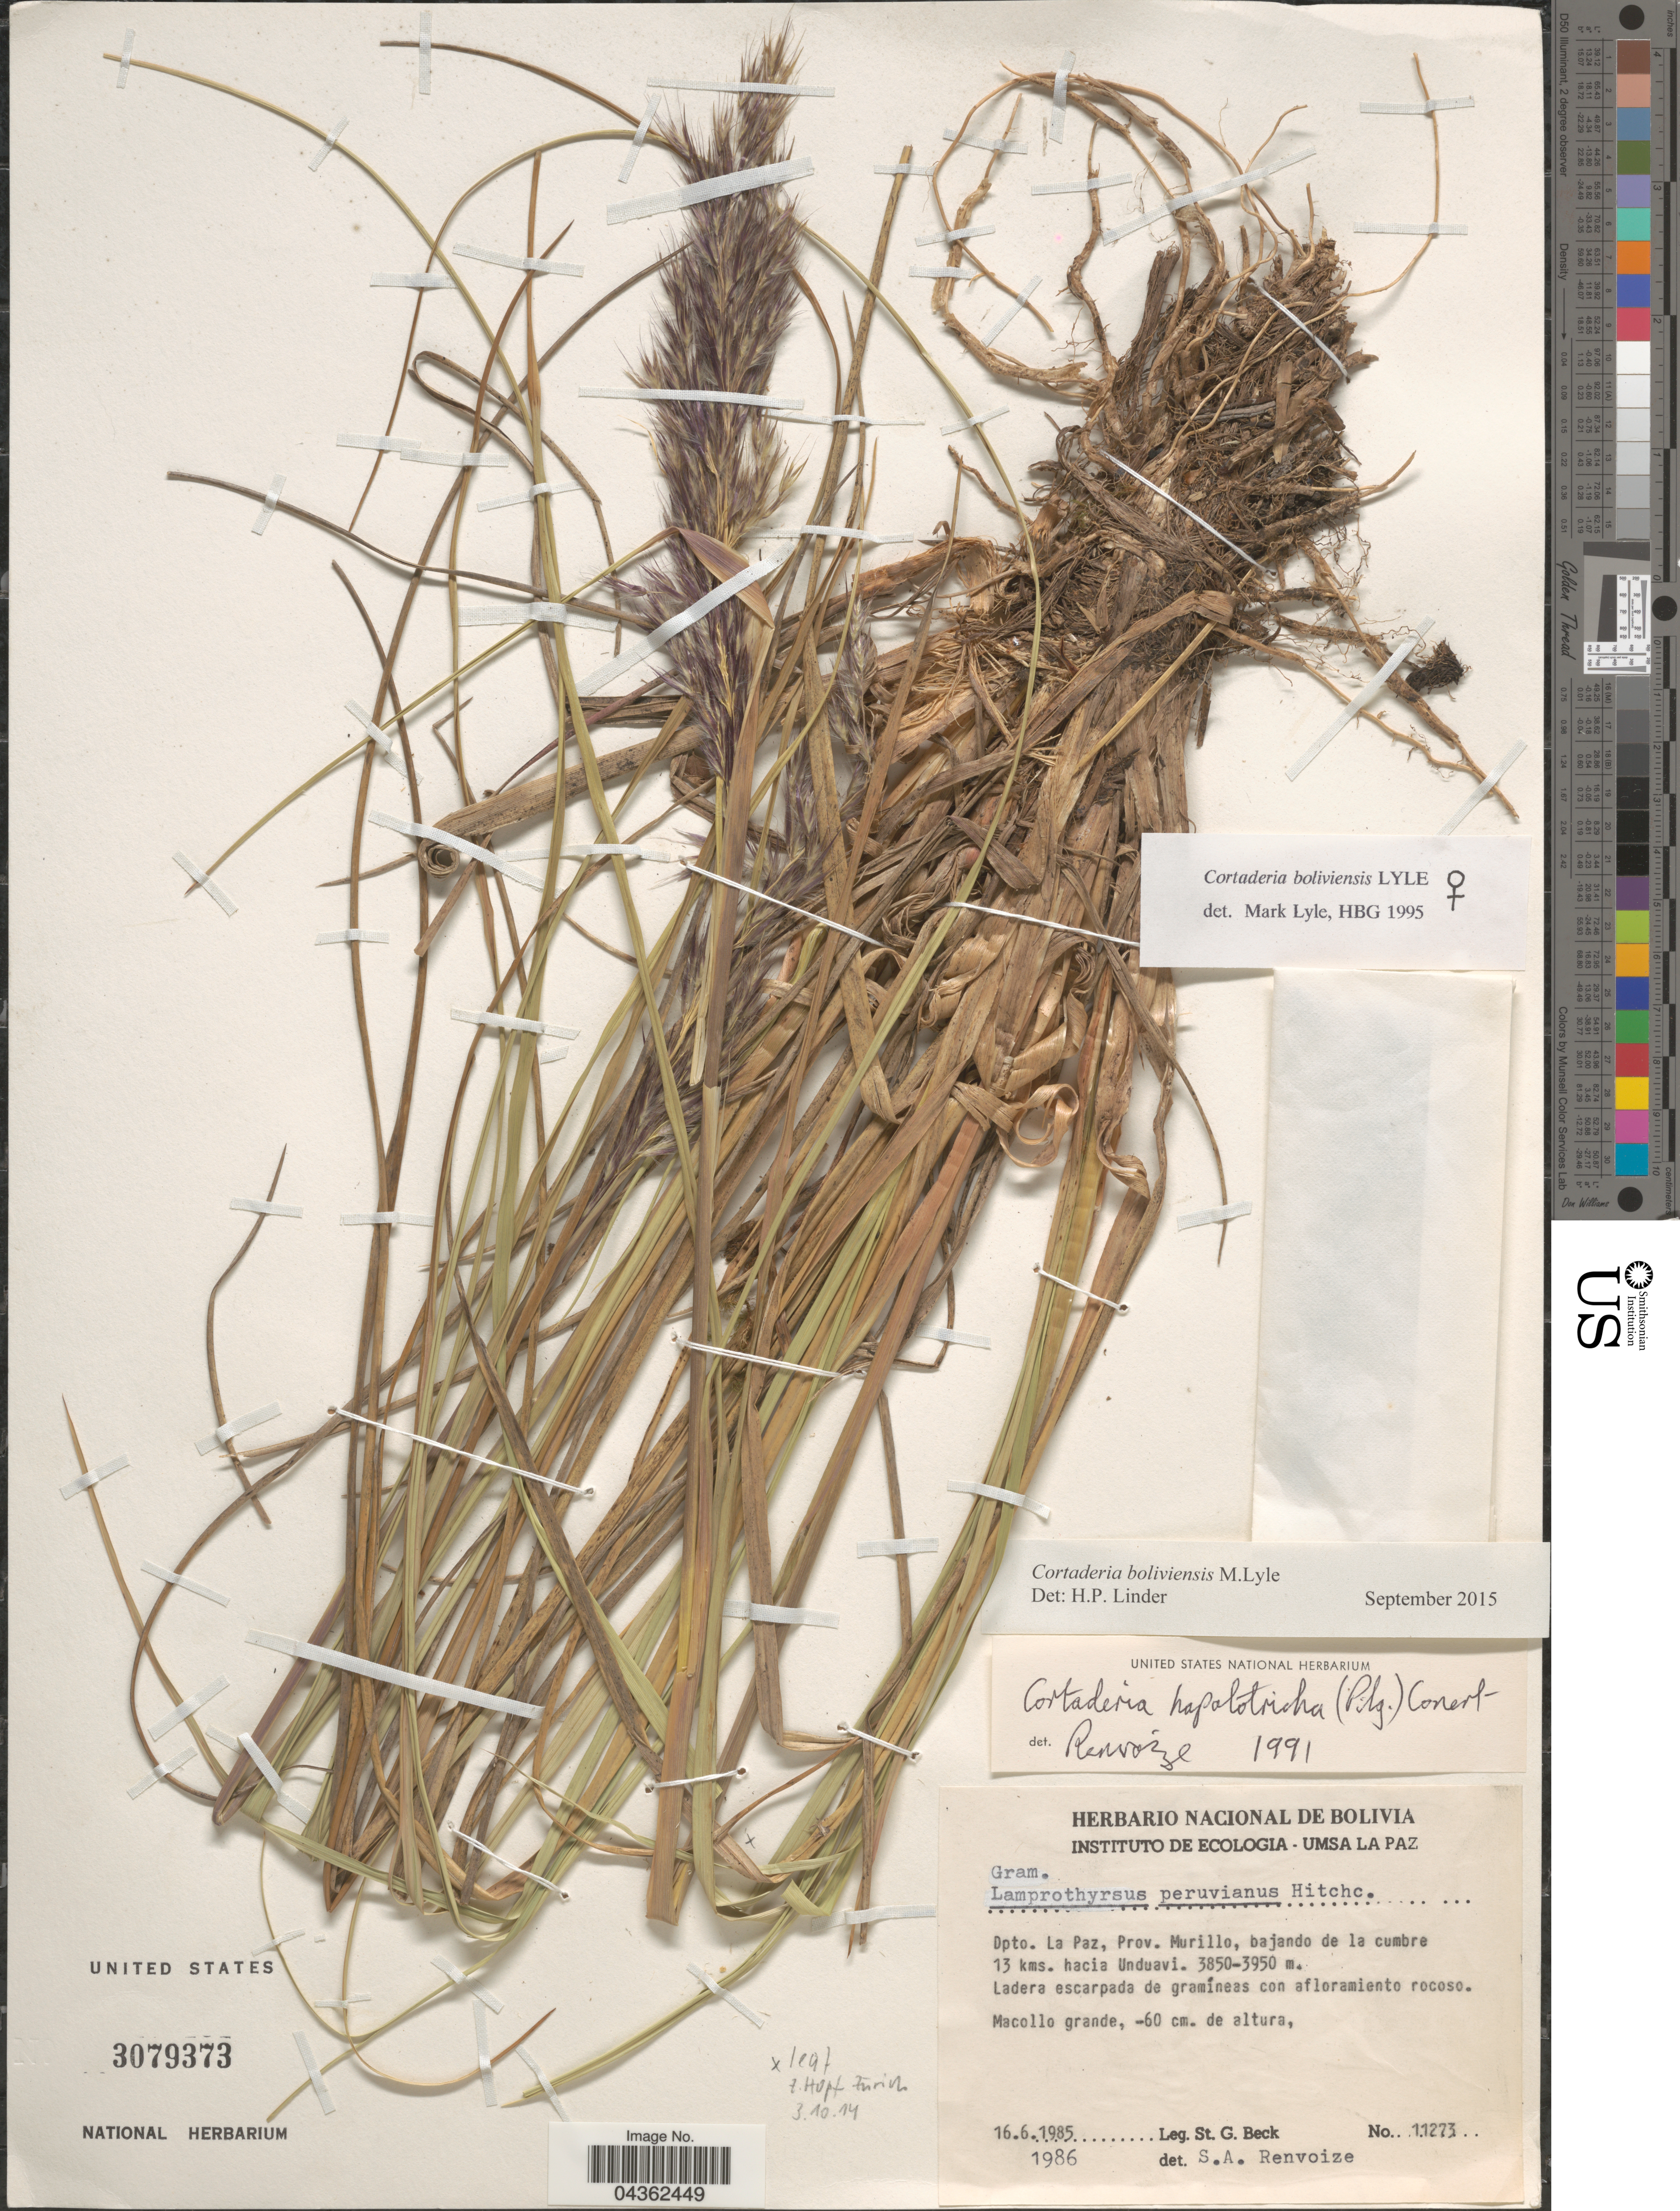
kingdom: Plantae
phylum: Tracheophyta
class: Liliopsida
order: Poales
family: Poaceae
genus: Cortaderia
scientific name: Cortaderia boliviensis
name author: Lyle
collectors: S. G. Beck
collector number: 11273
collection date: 1985-06-16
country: Bolivia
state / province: La Paz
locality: Dpto. La Paz, Prov. Murillo, bajando de la cumbre 13 kms. hacia Unduavi.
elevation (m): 3850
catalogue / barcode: US 3079373